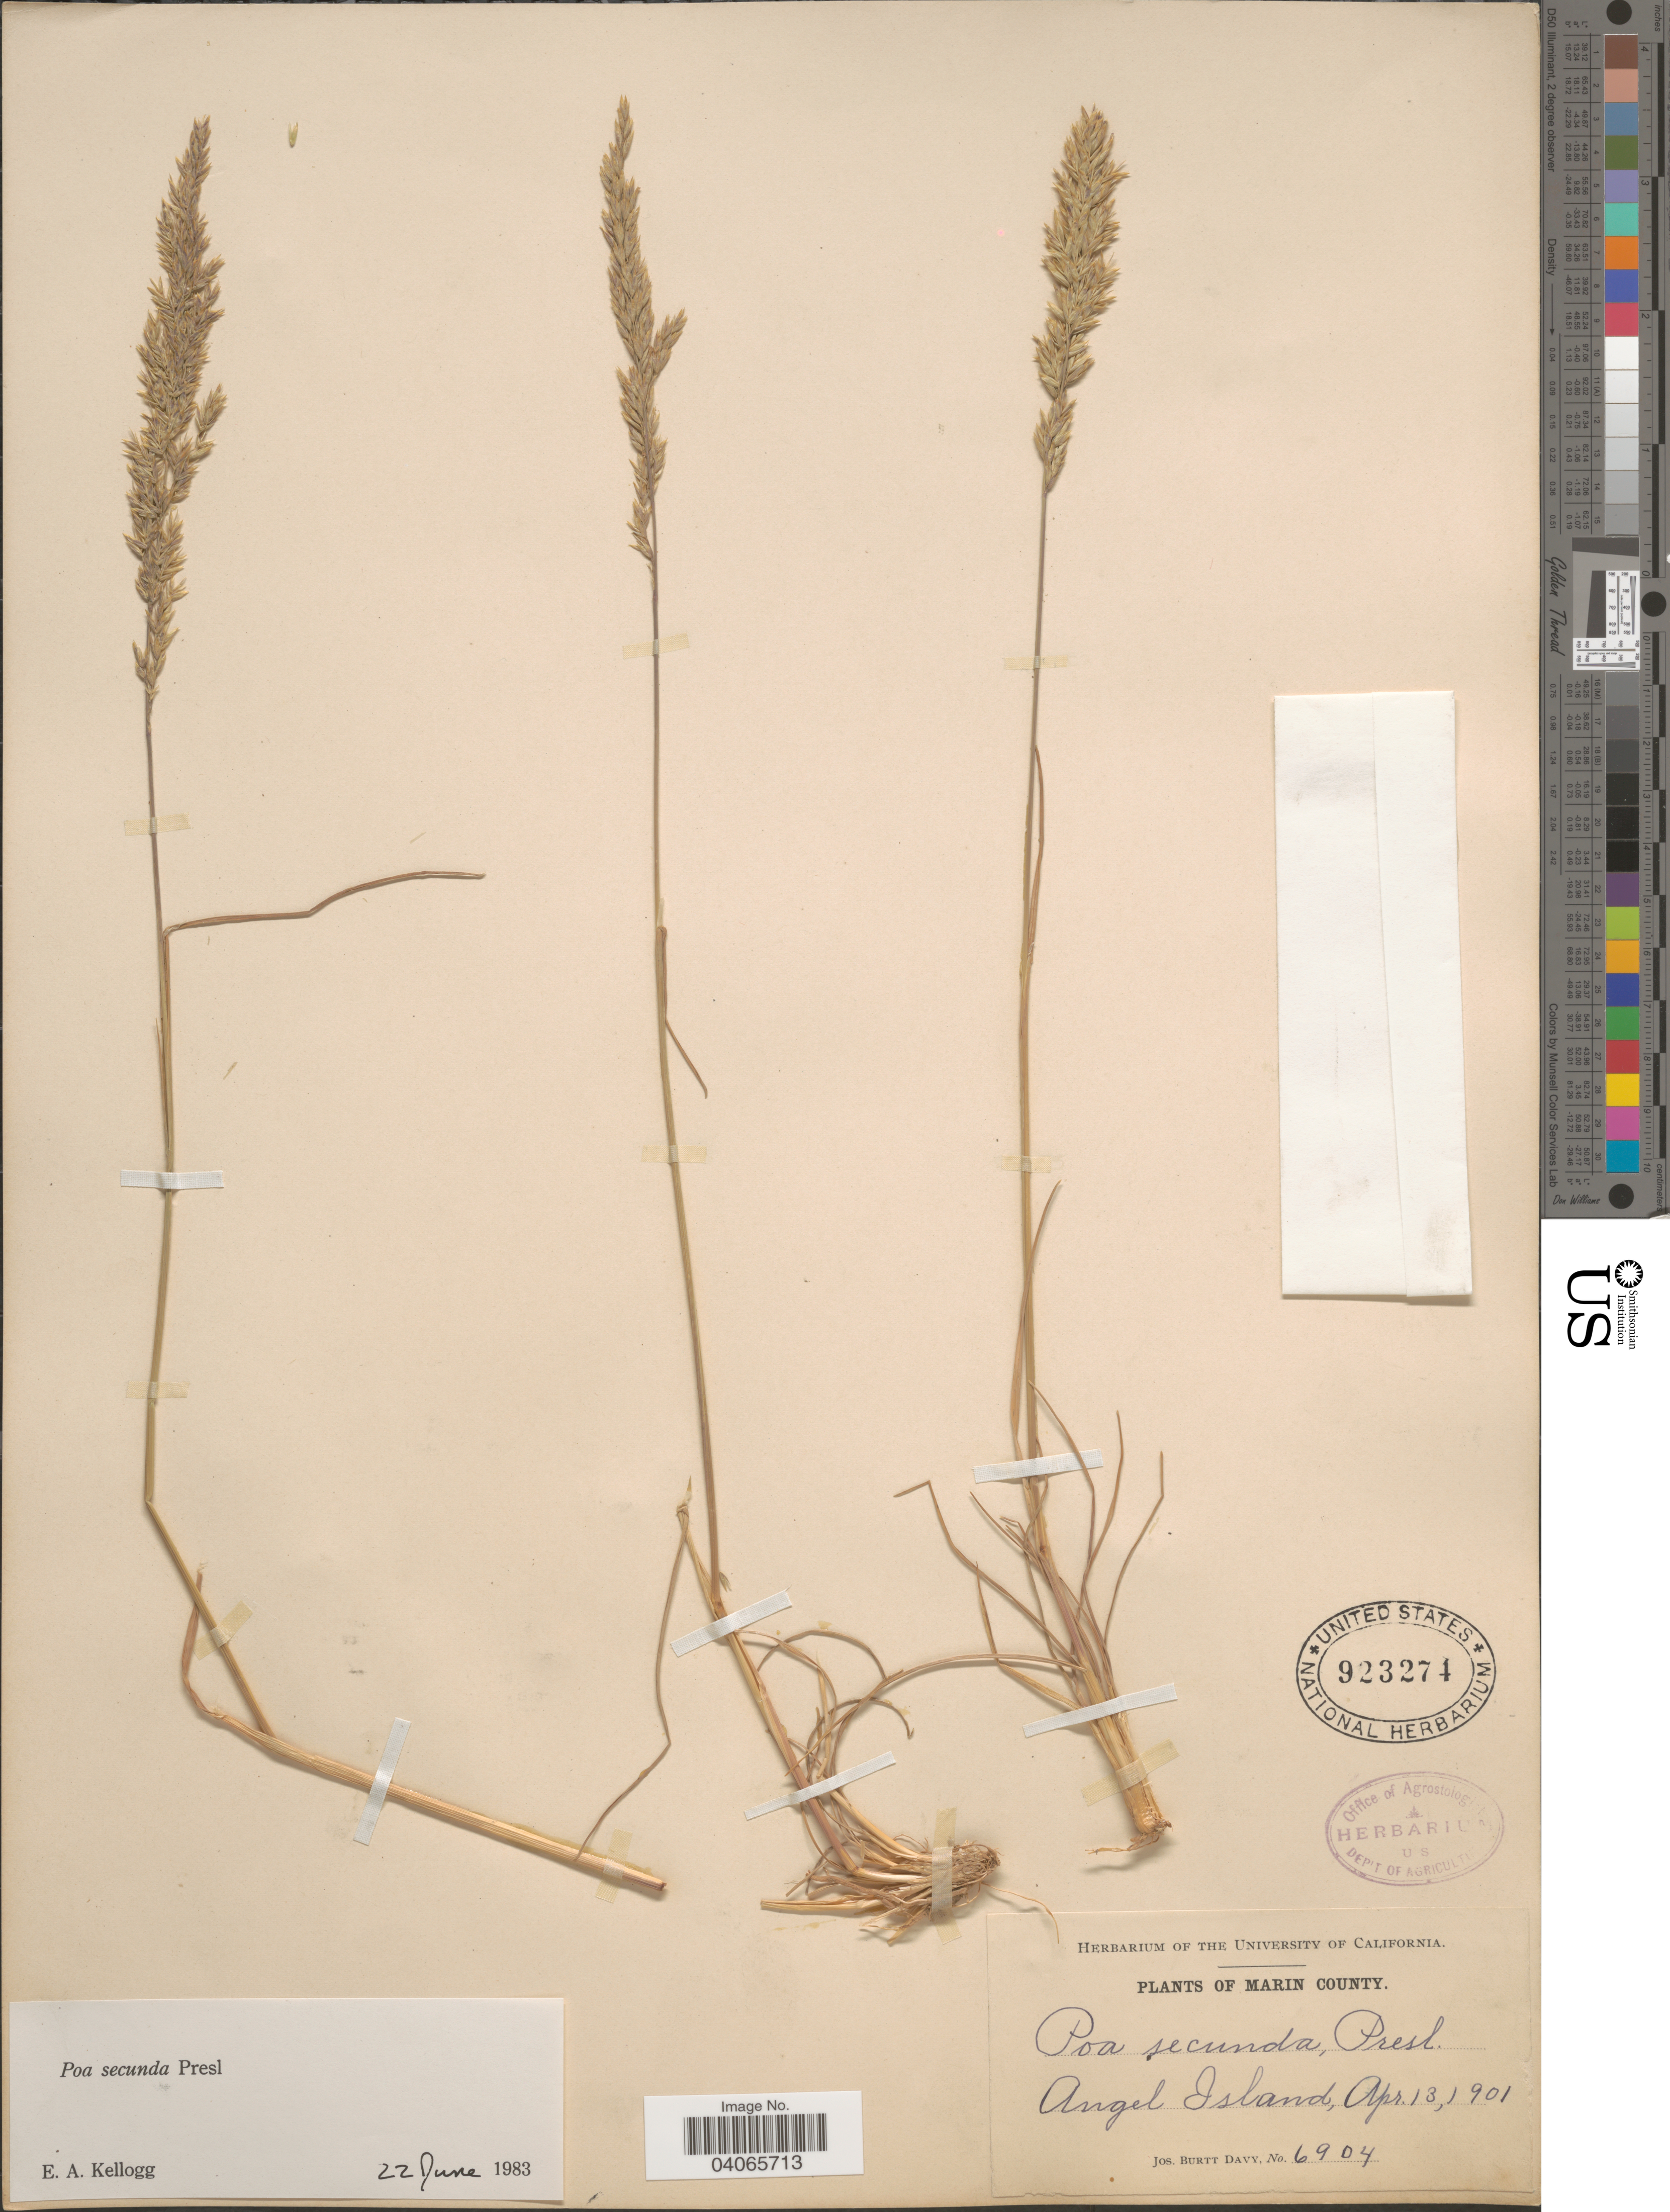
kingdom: Plantae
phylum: Tracheophyta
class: Liliopsida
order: Poales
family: Poaceae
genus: Poa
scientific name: Poa secunda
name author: J. Presl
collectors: J. Burtt Davy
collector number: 6904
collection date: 1901-04-13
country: United States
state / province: California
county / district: Marin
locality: Marin Co. Angel Island.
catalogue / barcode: US 923274